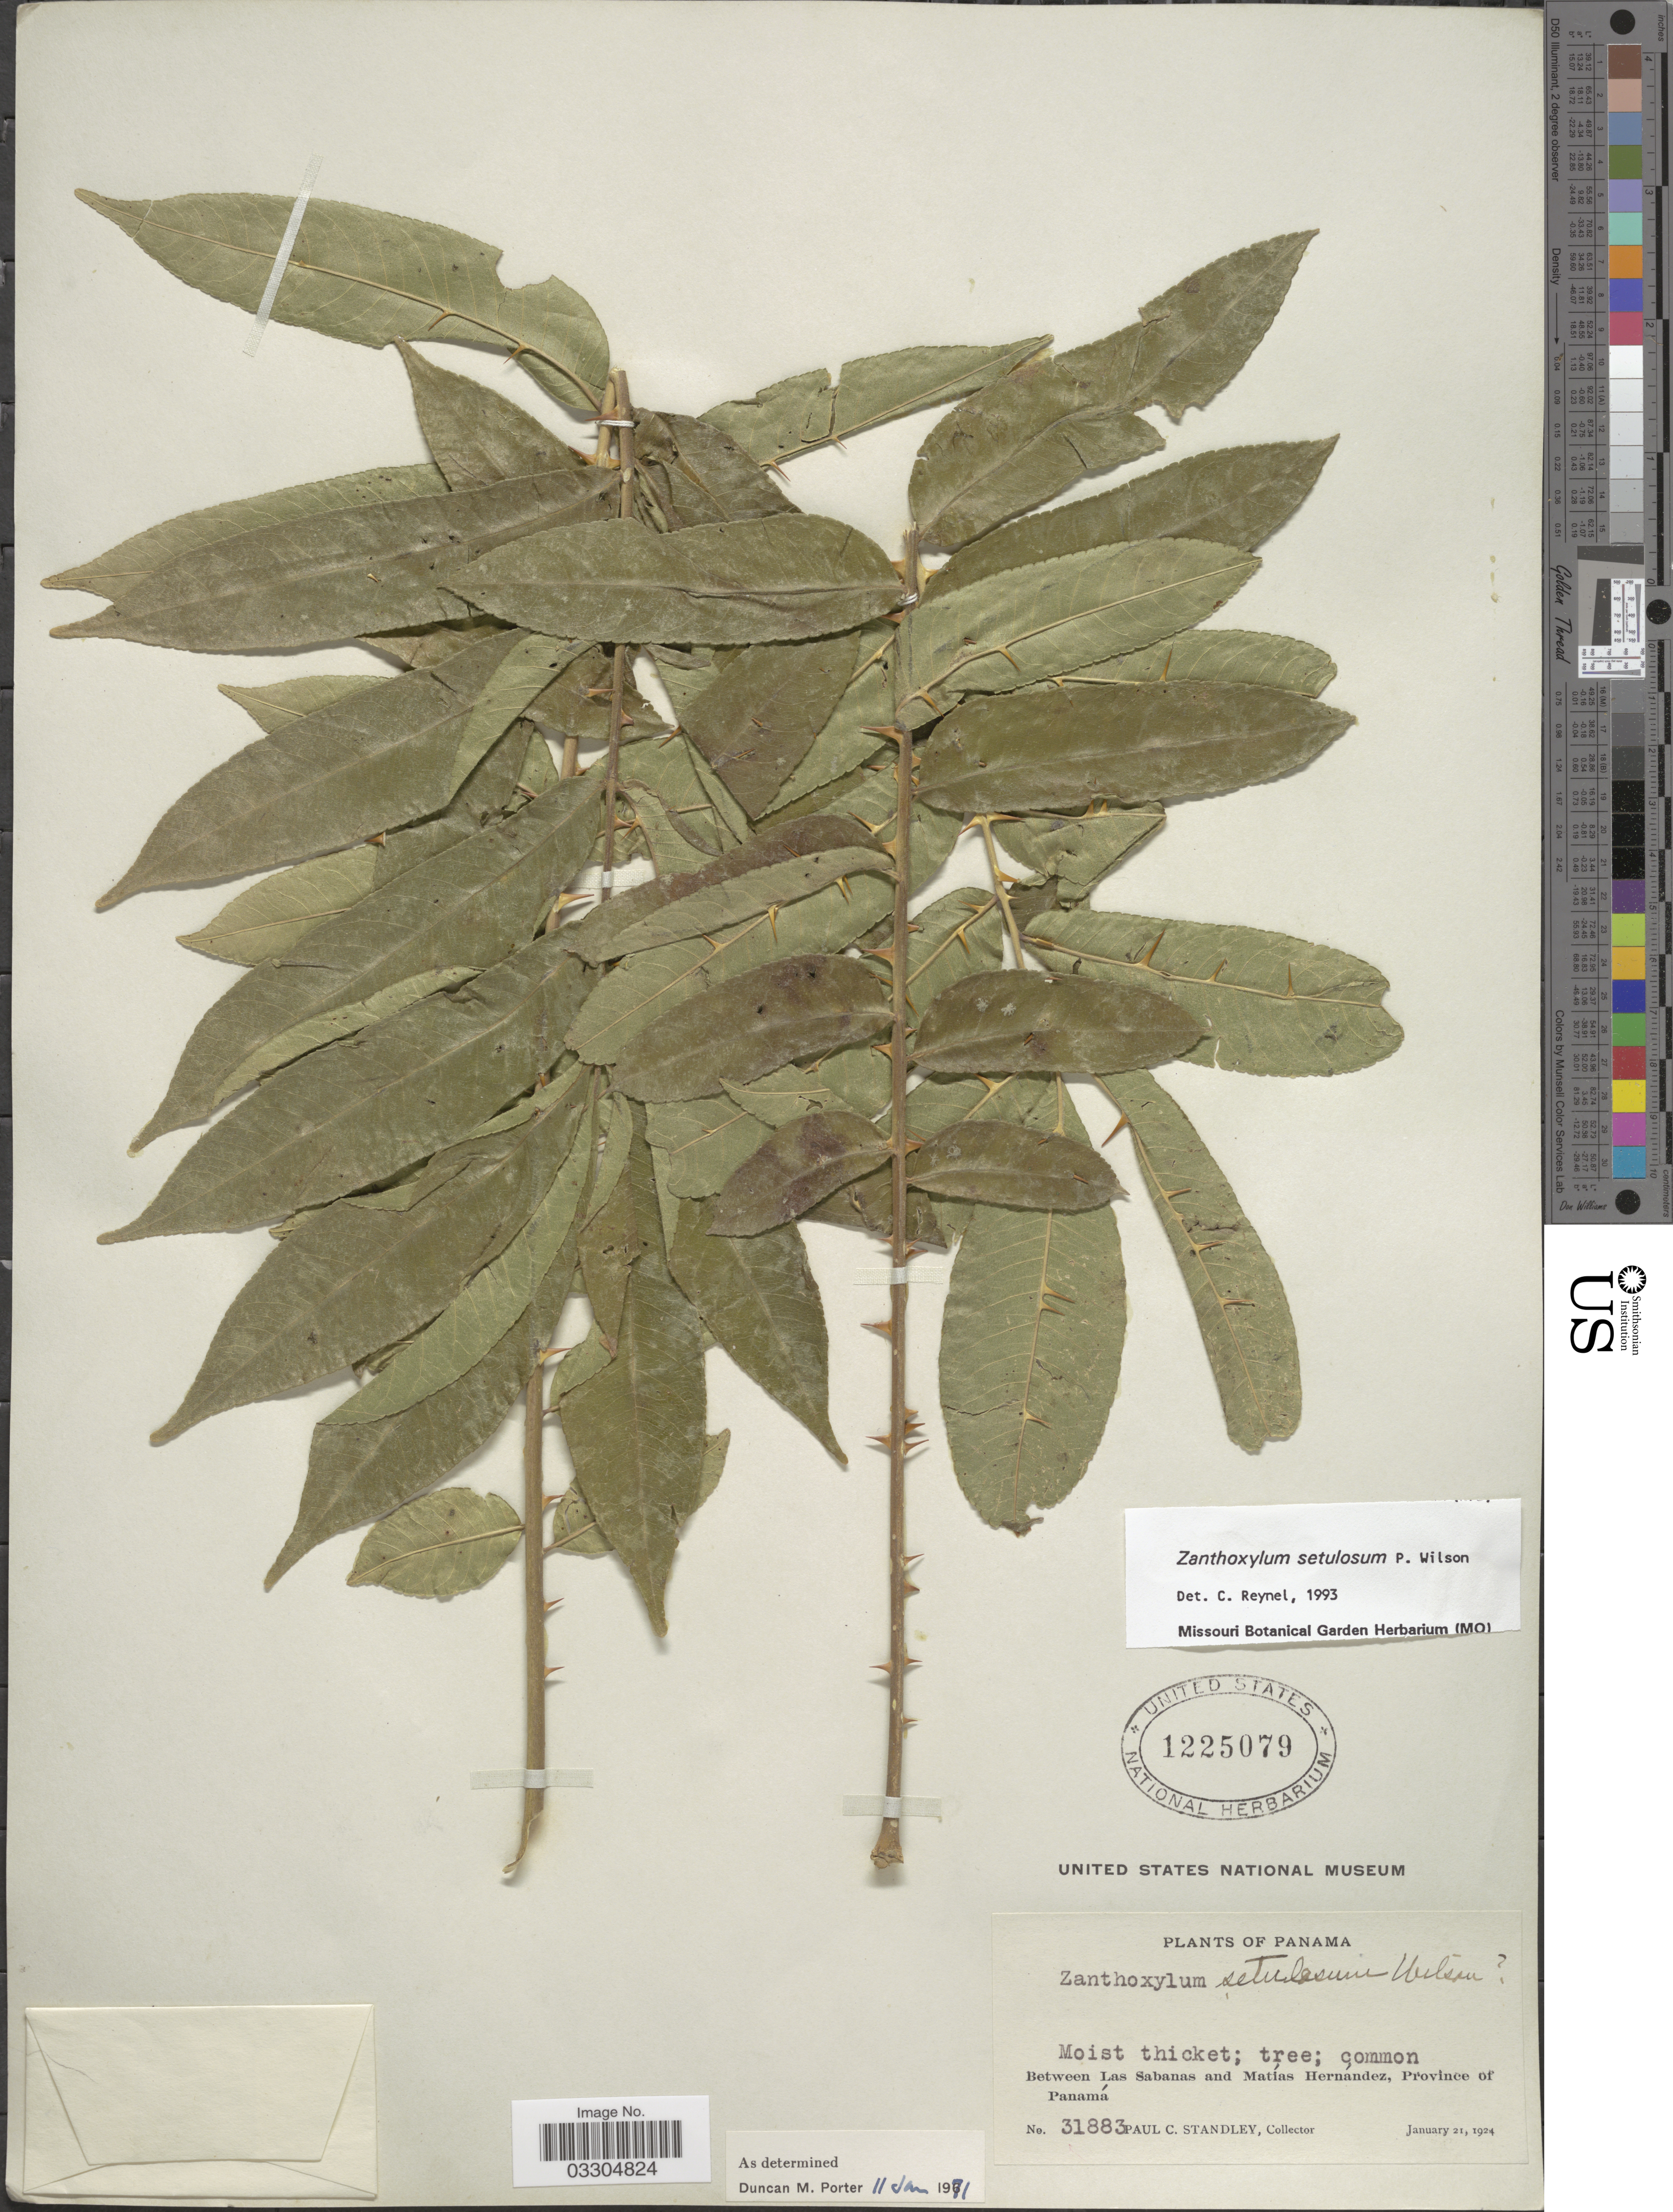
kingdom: Plantae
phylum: Tracheophyta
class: Magnoliopsida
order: Sapindales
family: Rutaceae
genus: Zanthoxylum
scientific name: Zanthoxylum setulosum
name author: P. Wilson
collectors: P. C. Standley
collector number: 31883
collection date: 1924-01-21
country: Panama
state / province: Panamá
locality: Between Las Sabanas and Matías Hernández.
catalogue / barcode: US 1225079